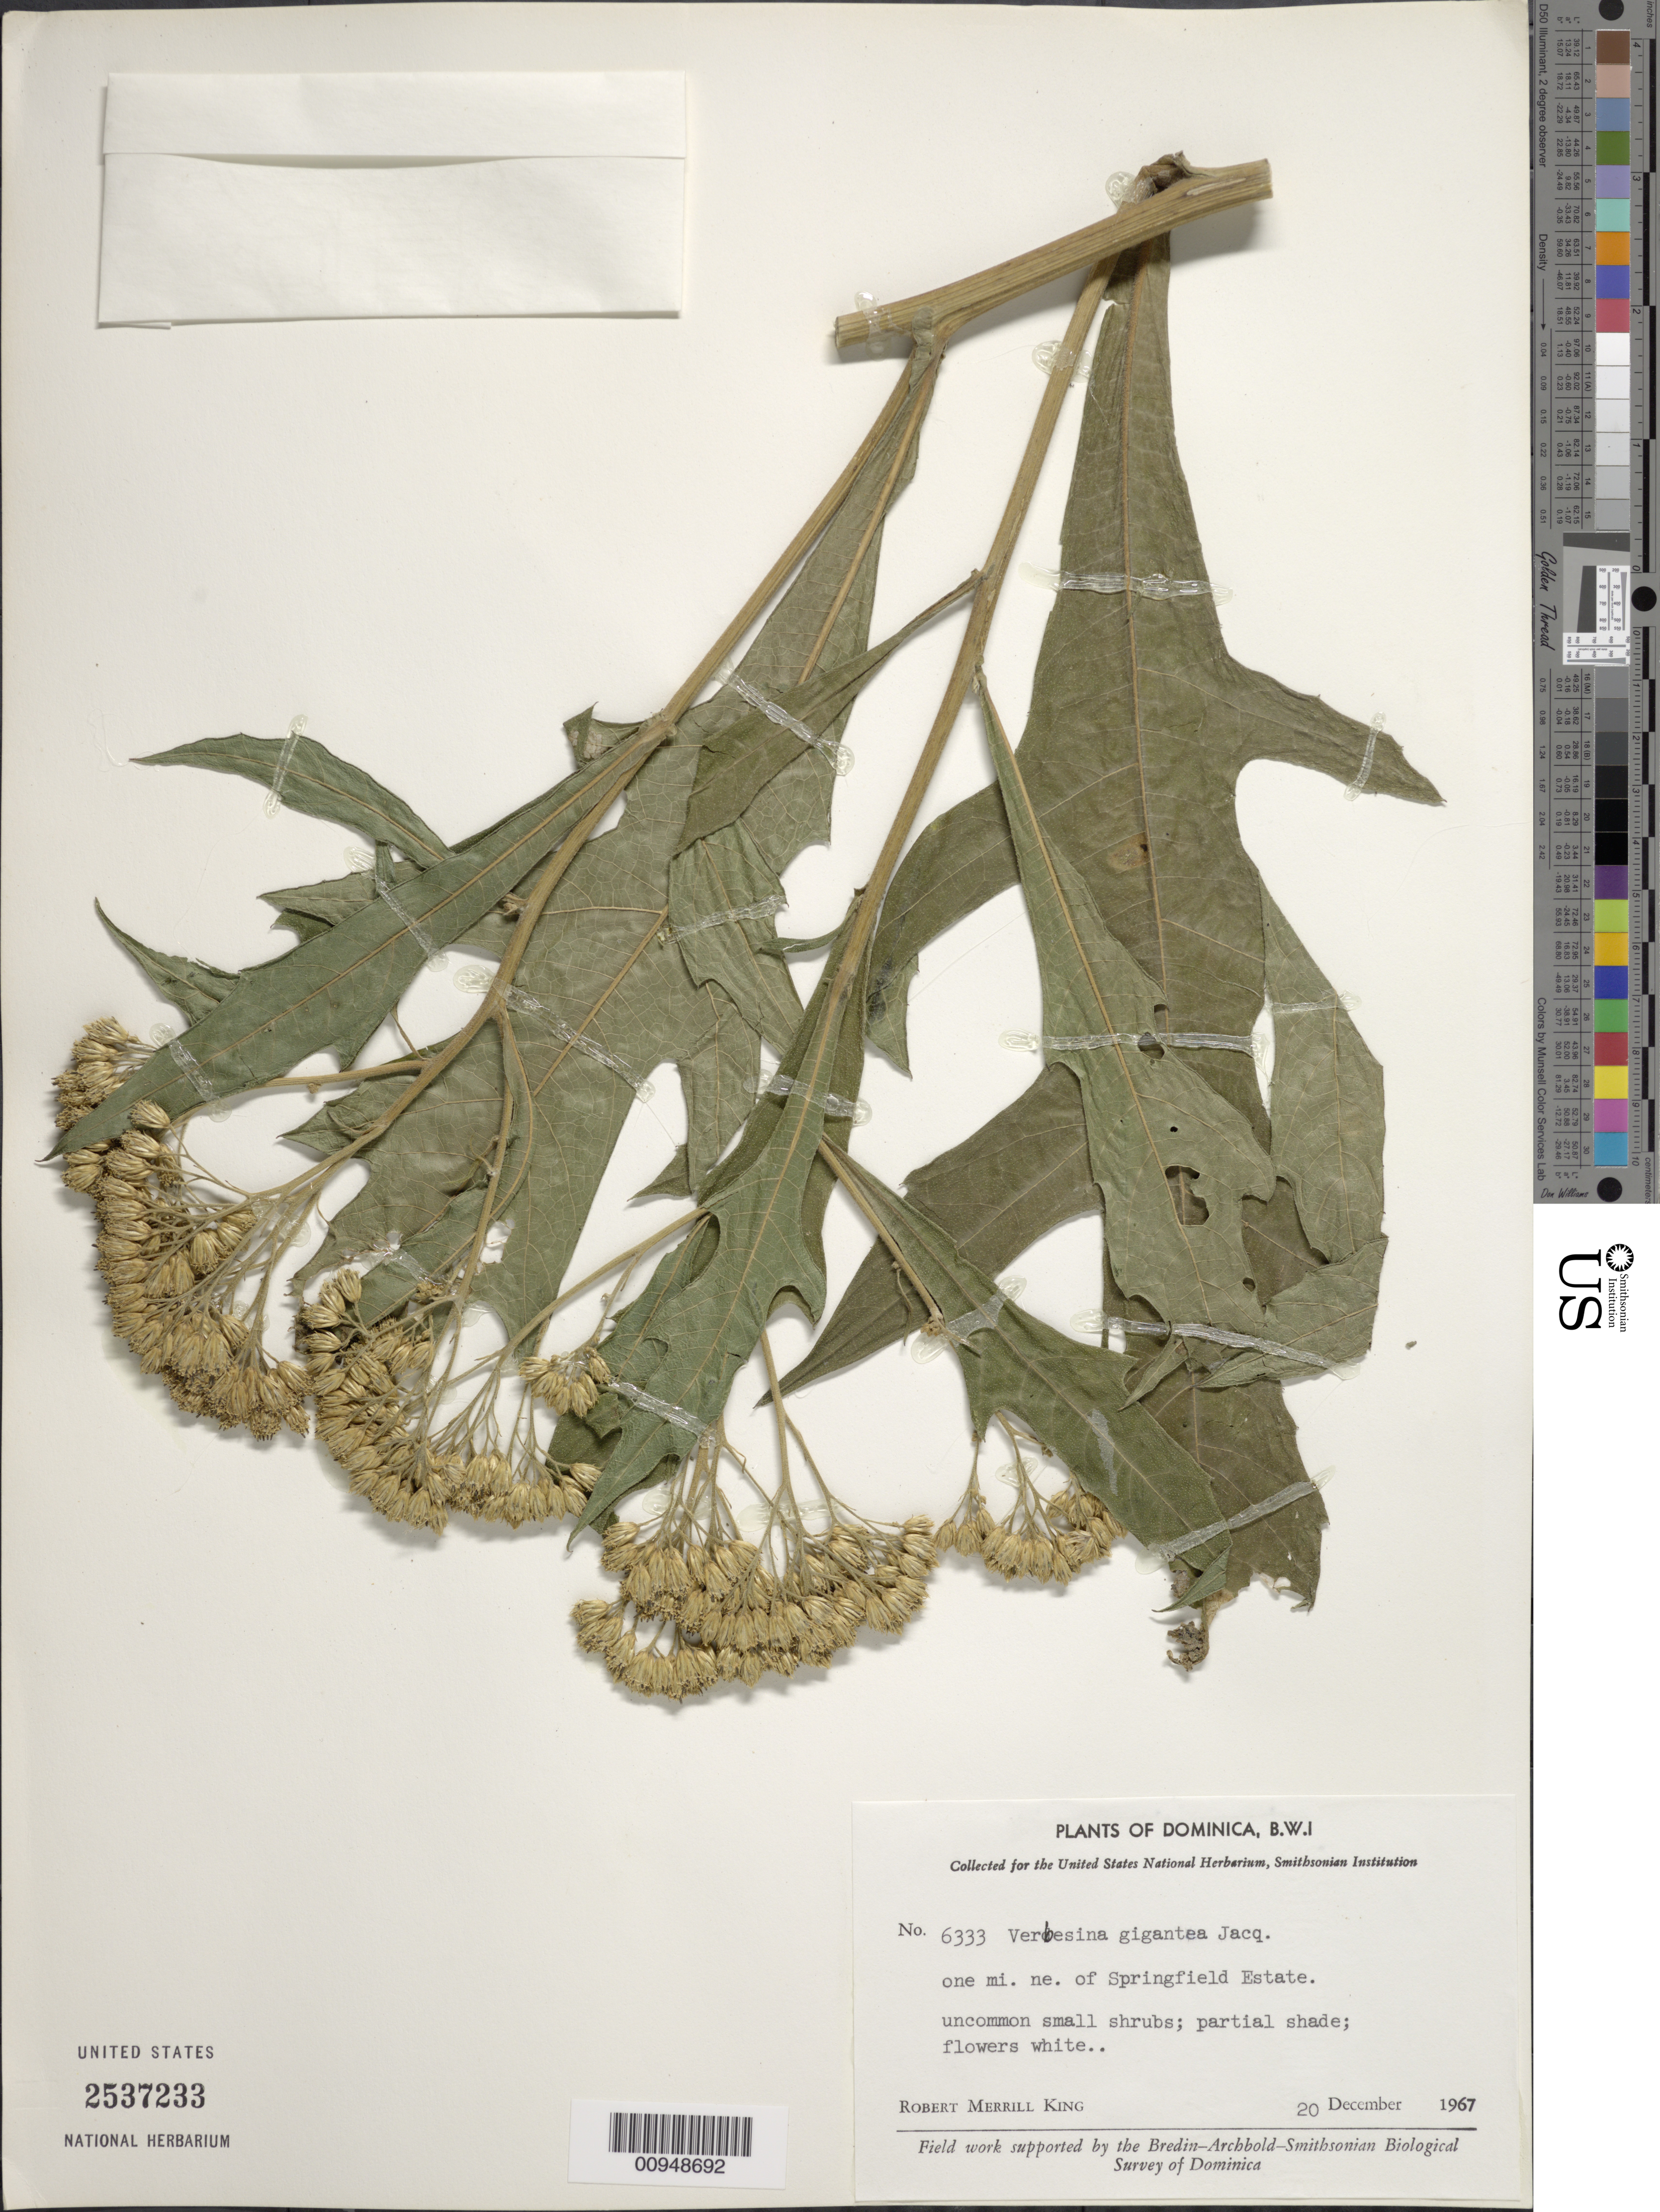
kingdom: Plantae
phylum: Tracheophyta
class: Magnoliopsida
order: Asterales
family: Asteraceae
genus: Verbesina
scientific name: Verbesina gigantea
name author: Jacq.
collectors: R. M. King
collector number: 6333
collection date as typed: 20 Dec 1967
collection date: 1967-12-20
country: Dominica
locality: One mi. NE of Springfield Estate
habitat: Partial shade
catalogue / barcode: US 2537233